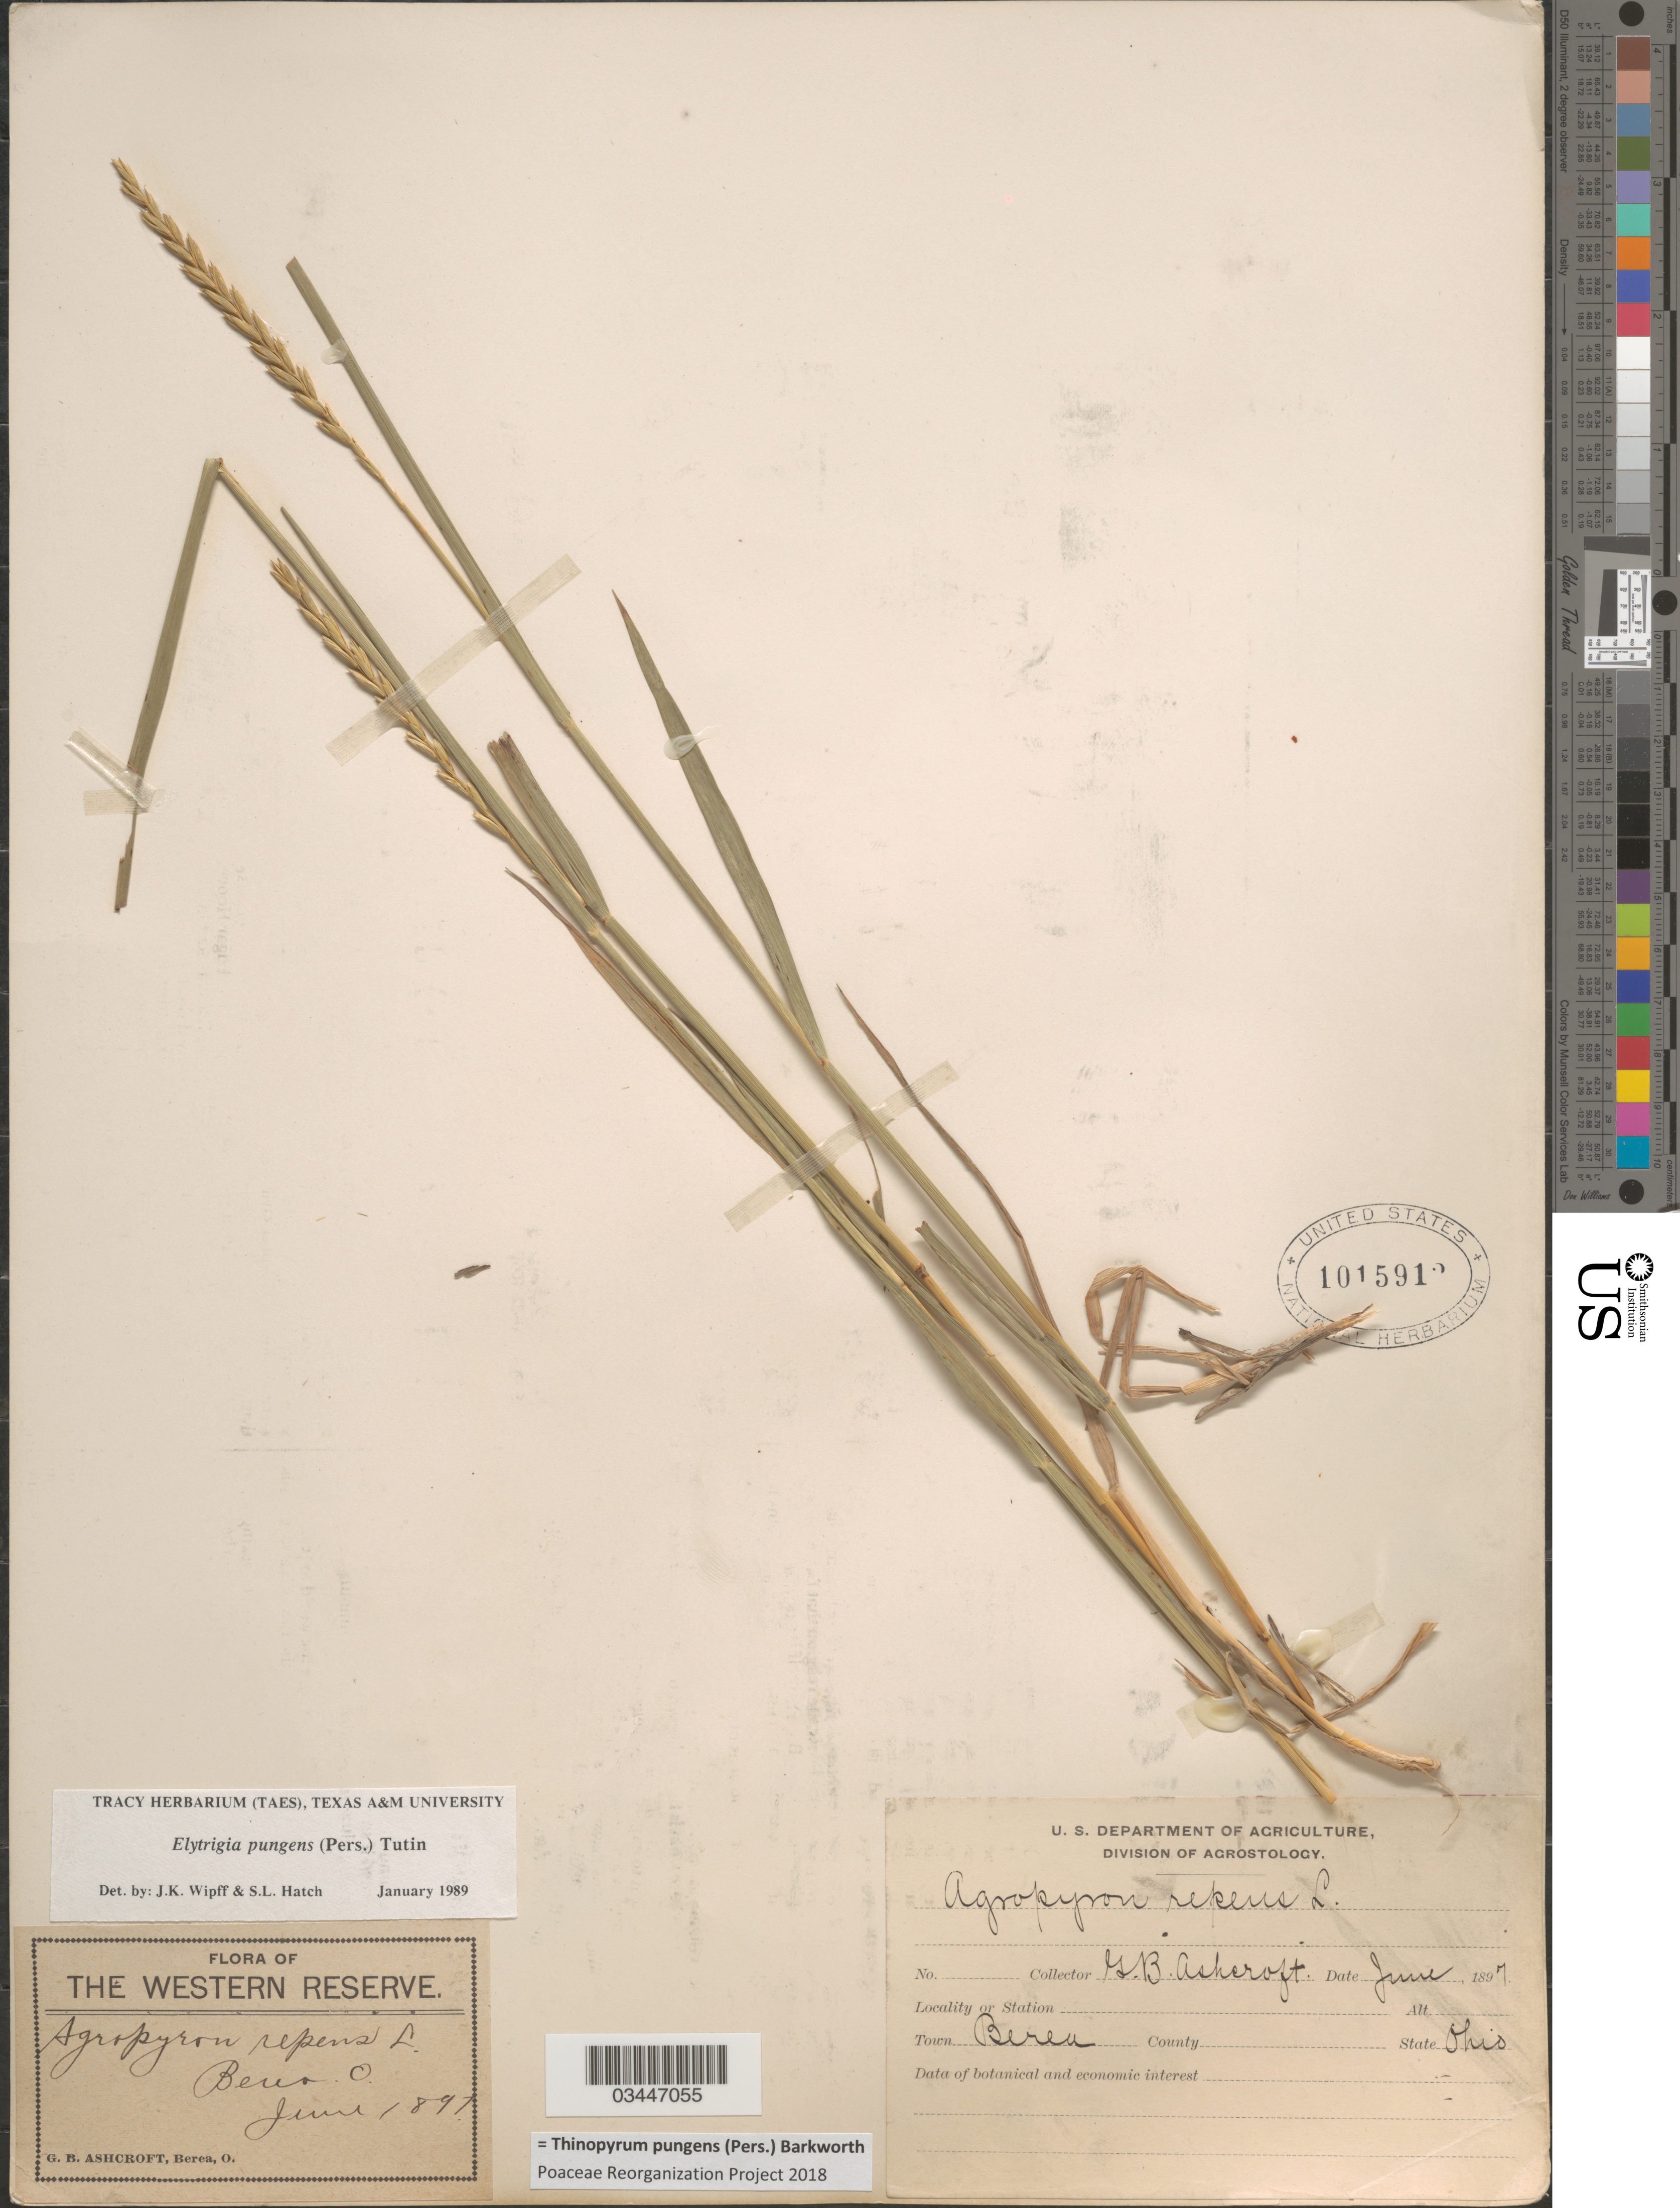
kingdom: Plantae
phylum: Tracheophyta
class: Liliopsida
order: Poales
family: Poaceae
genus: Thinopyrum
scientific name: Thinopyrum pungens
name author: (Pers.) Barkworth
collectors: G. Ashcroft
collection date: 1897-06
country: United States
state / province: Ohio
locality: The Western Reserve. Town Berea.